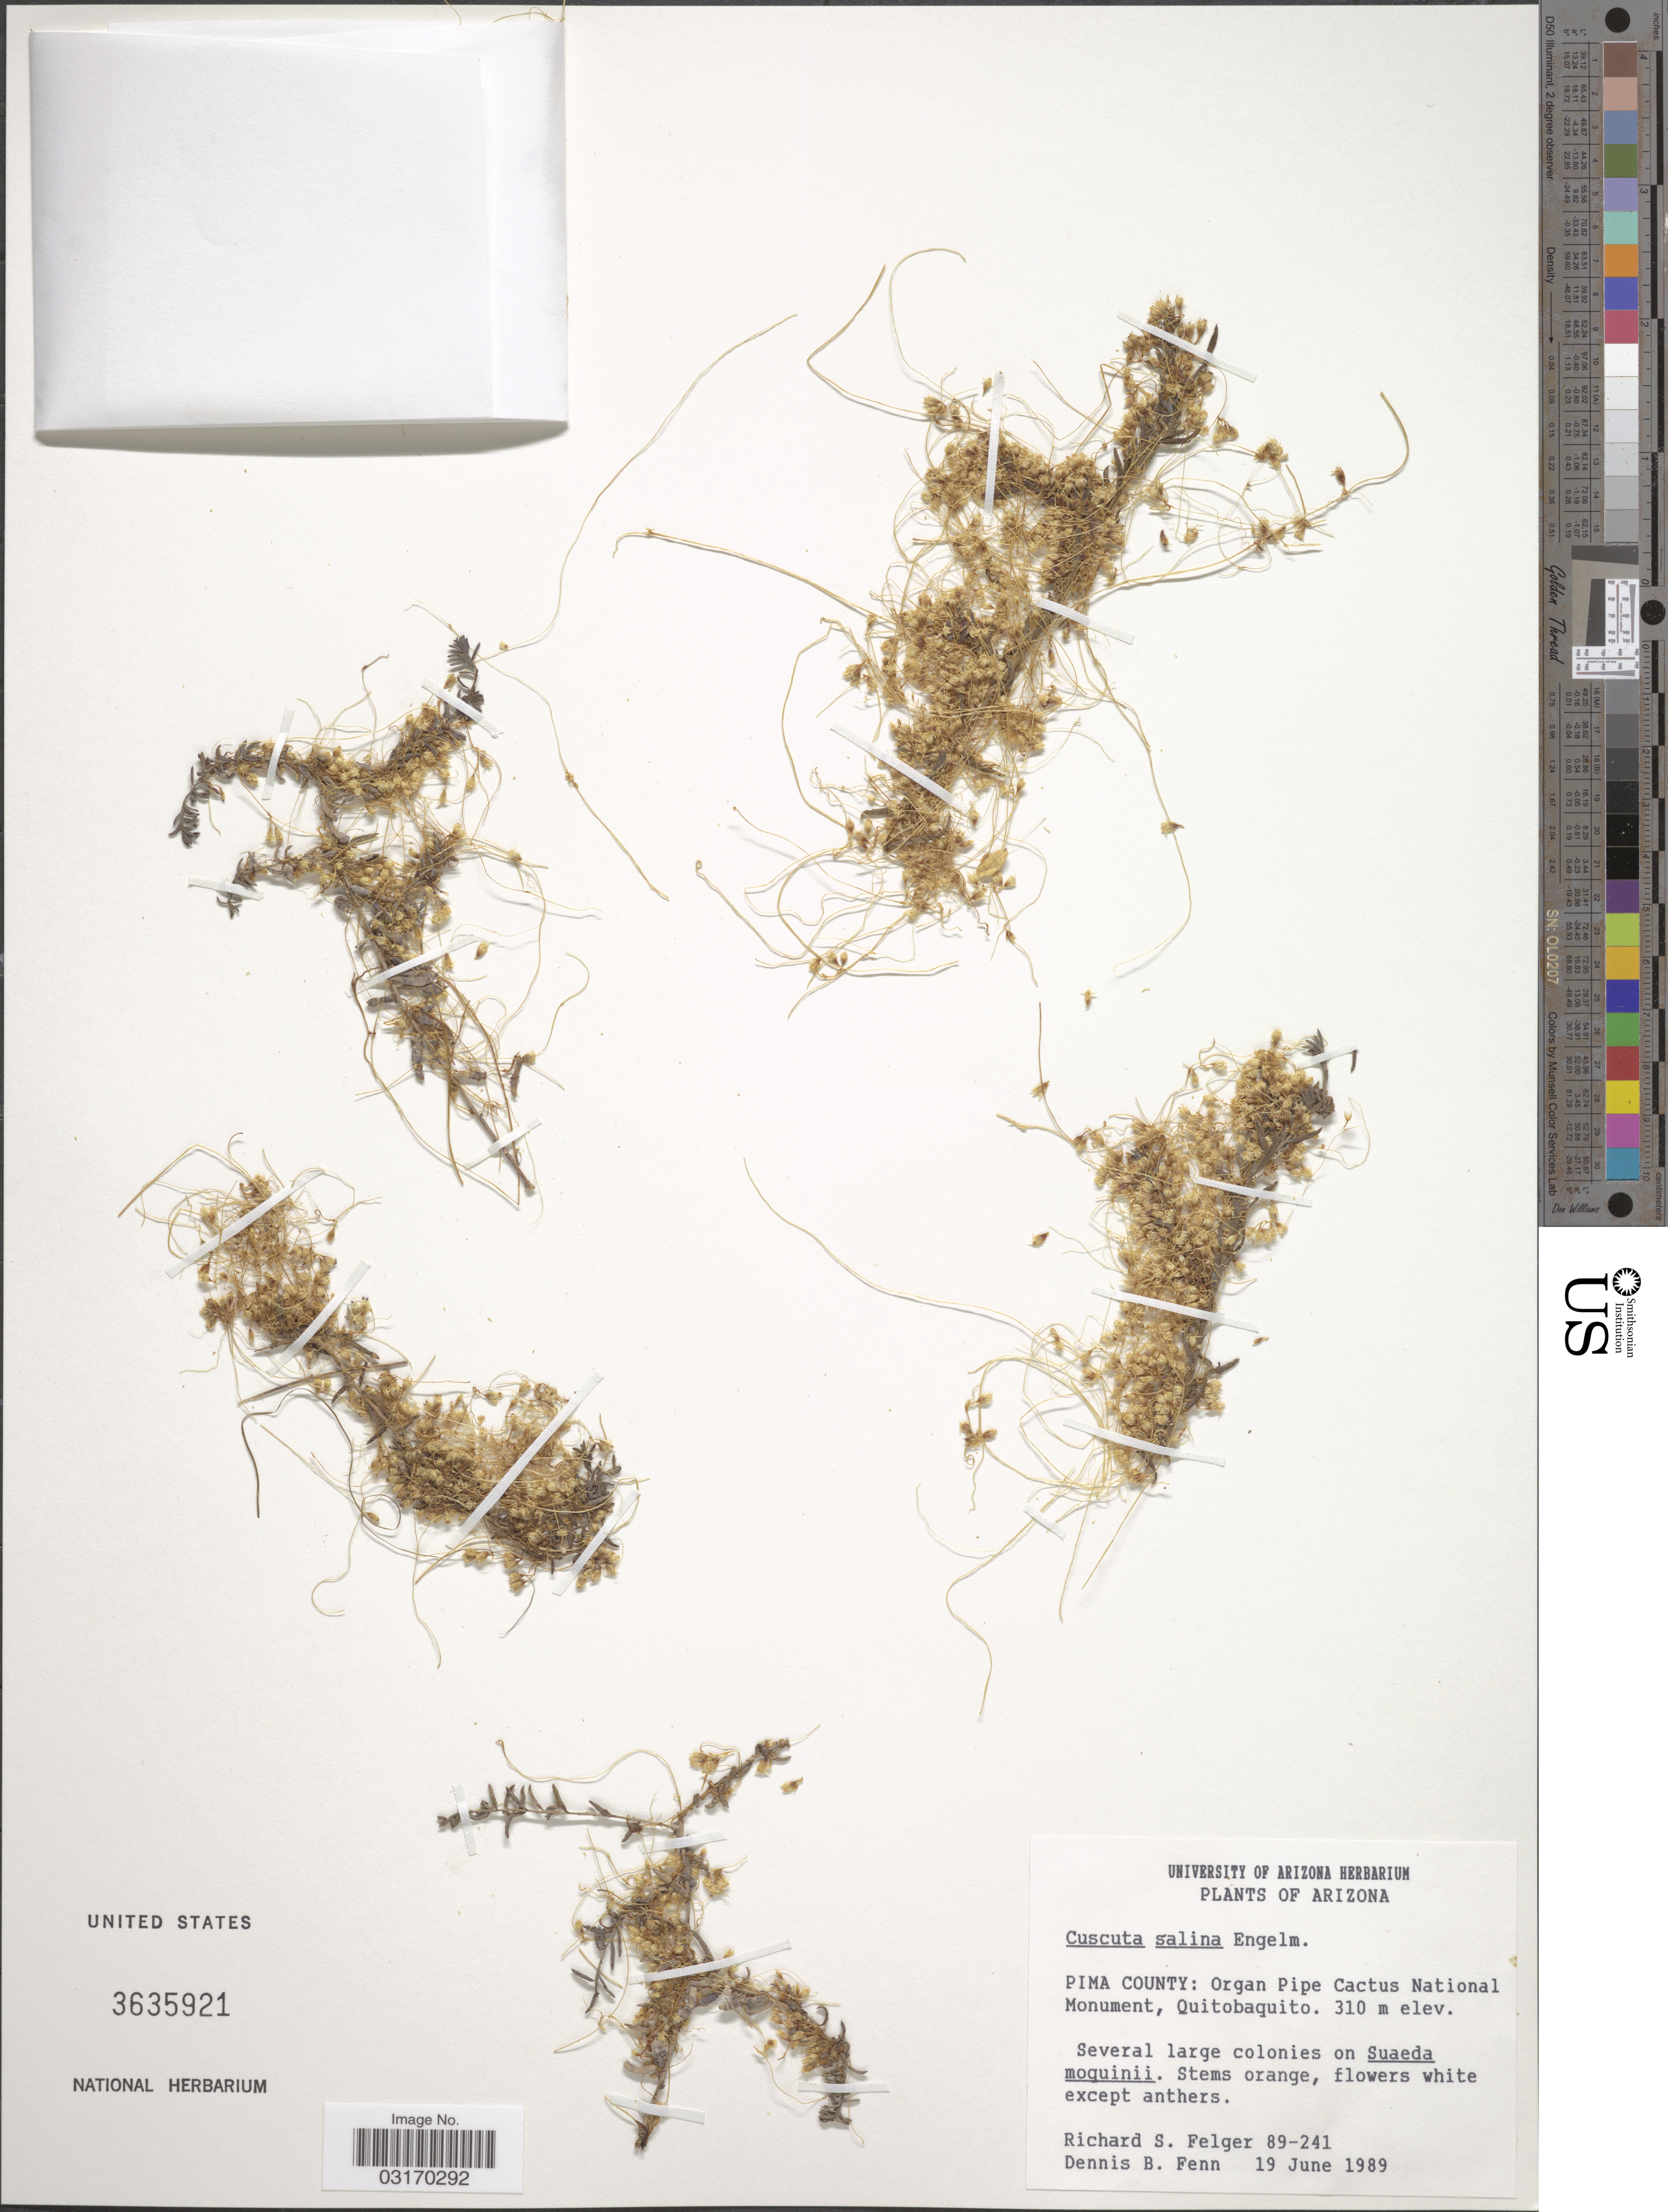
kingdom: Plantae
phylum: Tracheophyta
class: Magnoliopsida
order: Solanales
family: Convolvulaceae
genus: Cuscuta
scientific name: Cuscuta salina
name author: Engelm.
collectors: R. S. Felger & D. Fenn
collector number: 89-241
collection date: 1989-06-19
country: United States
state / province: Arizona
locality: Pima County: Organ Pipe Cactus National Monument, Quitobaquito.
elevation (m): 310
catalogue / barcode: US 3635921